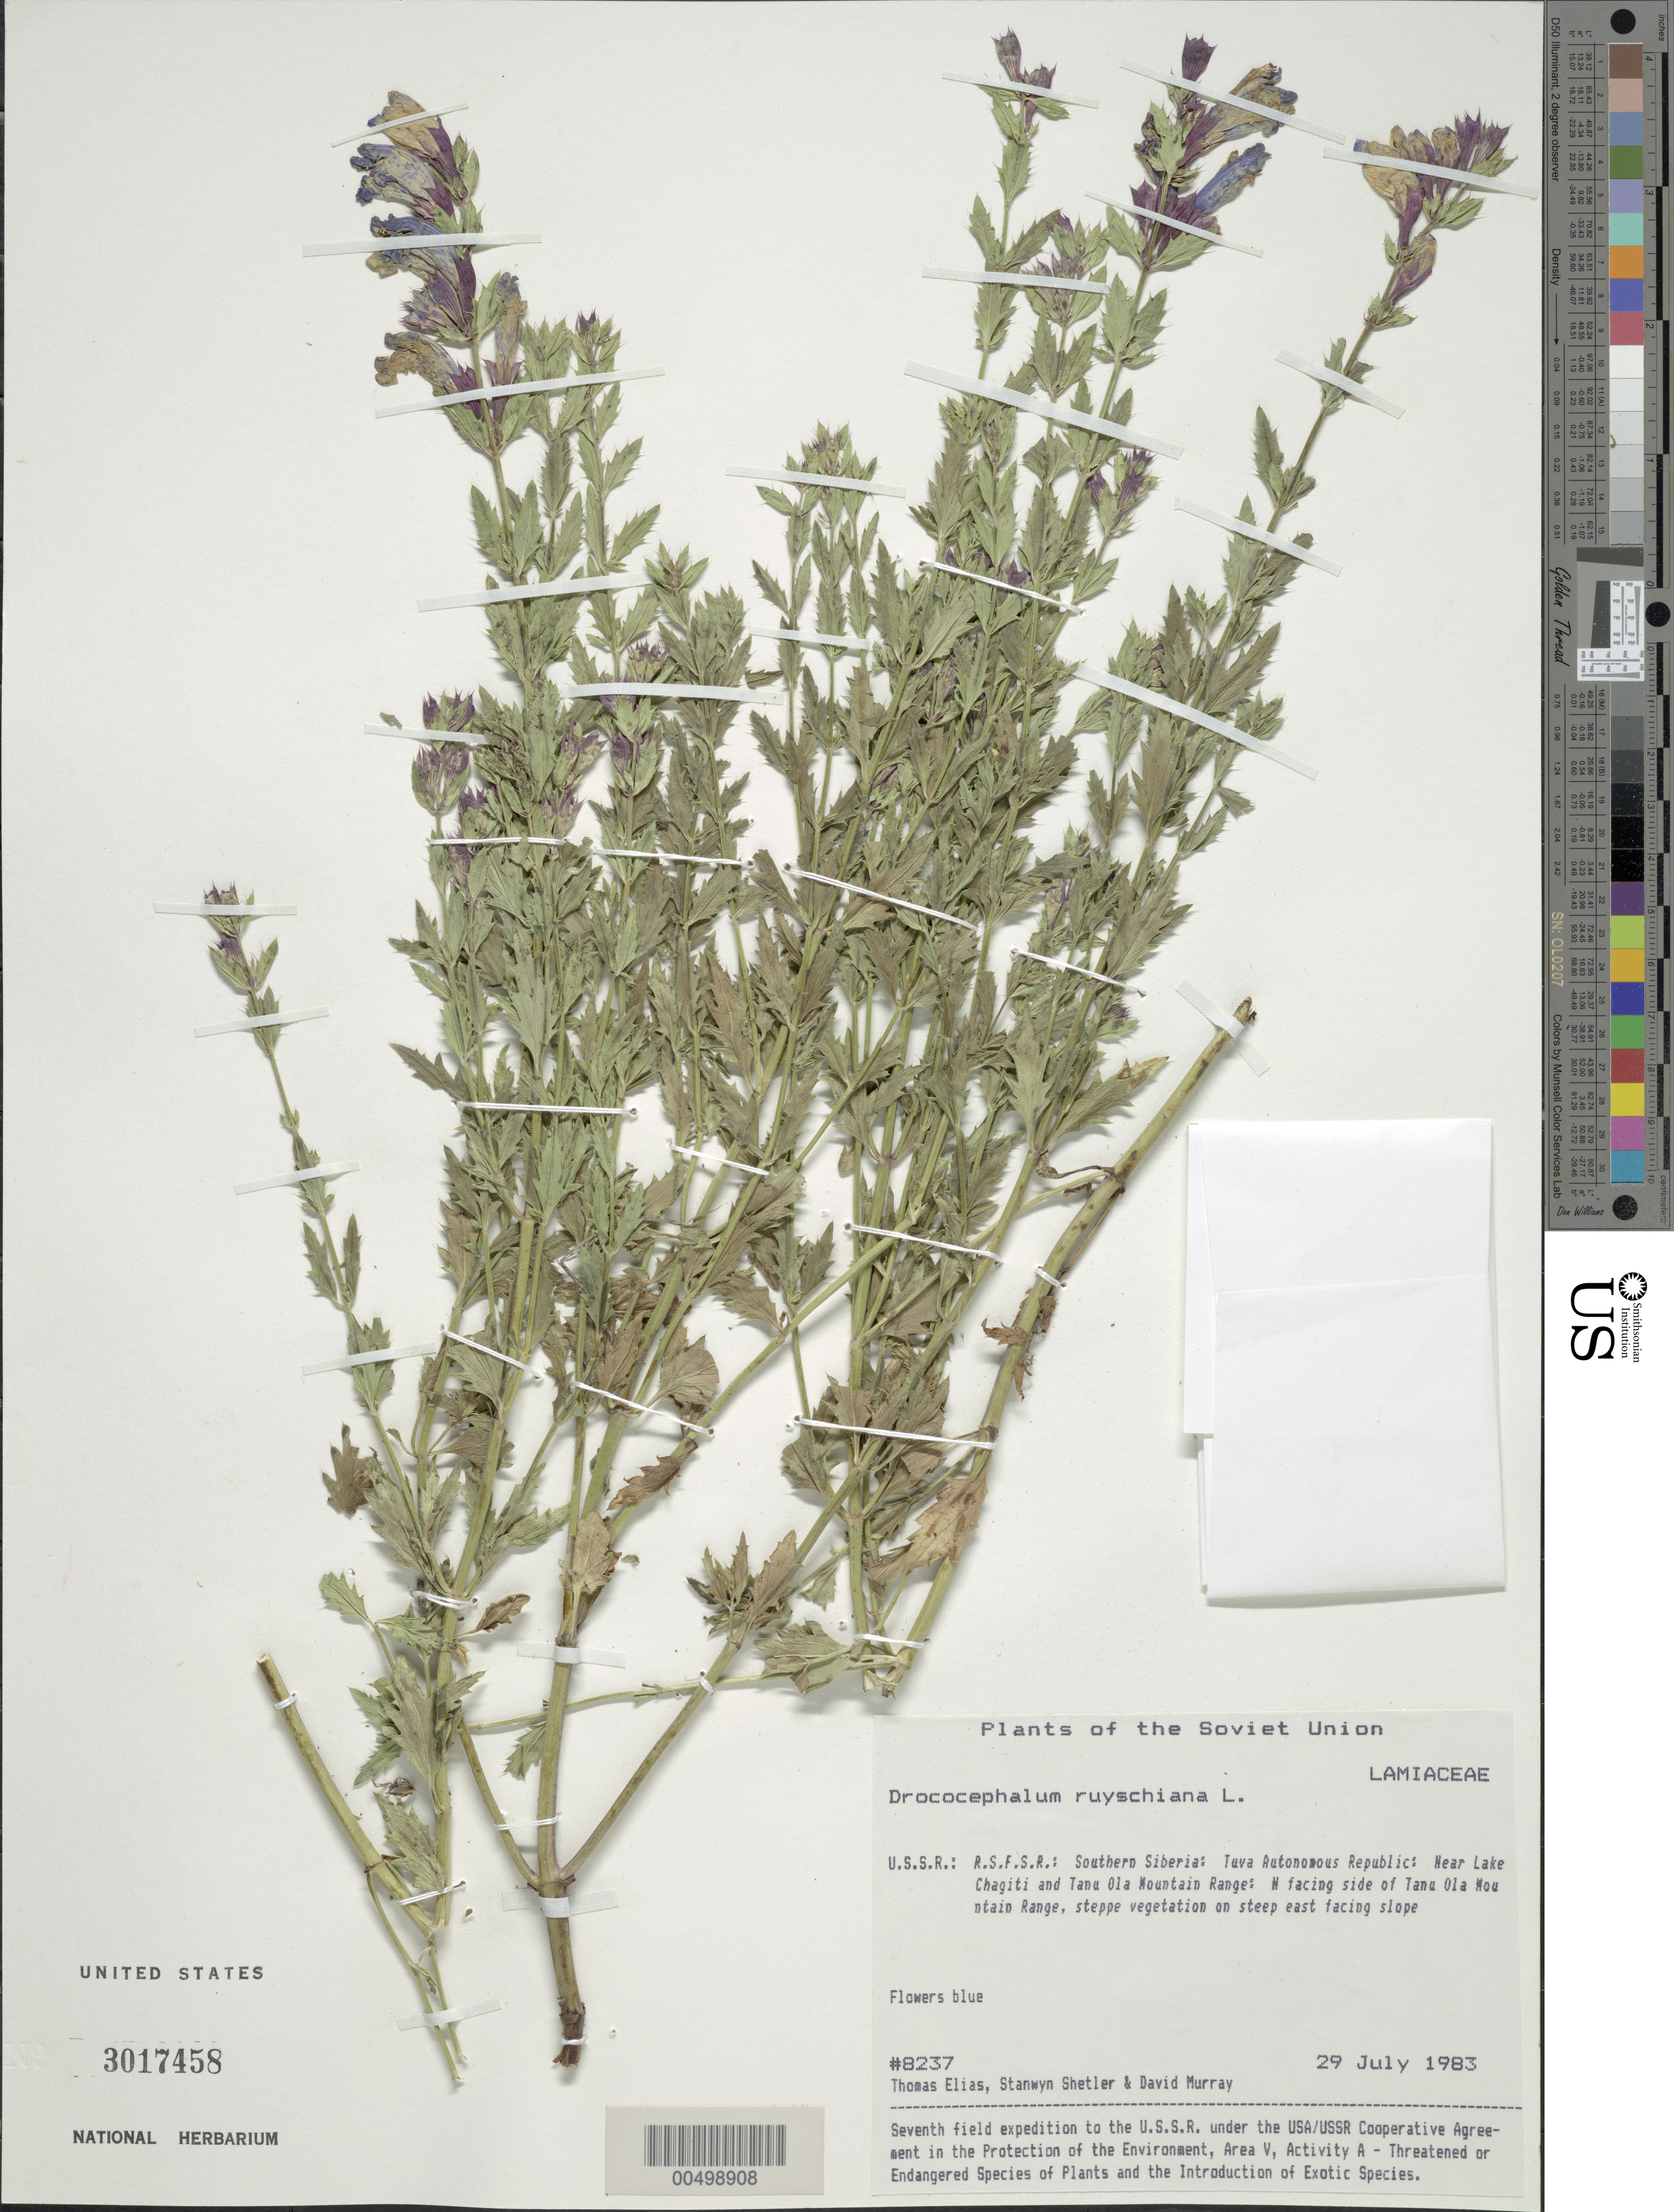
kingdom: Plantae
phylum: Tracheophyta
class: Magnoliopsida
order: Lamiales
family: Lamiaceae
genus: Dracocephalum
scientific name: Dracocephalum ruyschiana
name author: L.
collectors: T. Elias, S. Shetler & D. F. Murray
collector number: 8237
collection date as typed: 29 Jul 1983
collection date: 1983-07-29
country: Russian Federation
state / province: Tuva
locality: N-facing side of Tannu-Ola Mountain Range, near Lake Chagitai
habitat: steppe vegetation on steep east-facing slope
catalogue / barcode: US 3017458